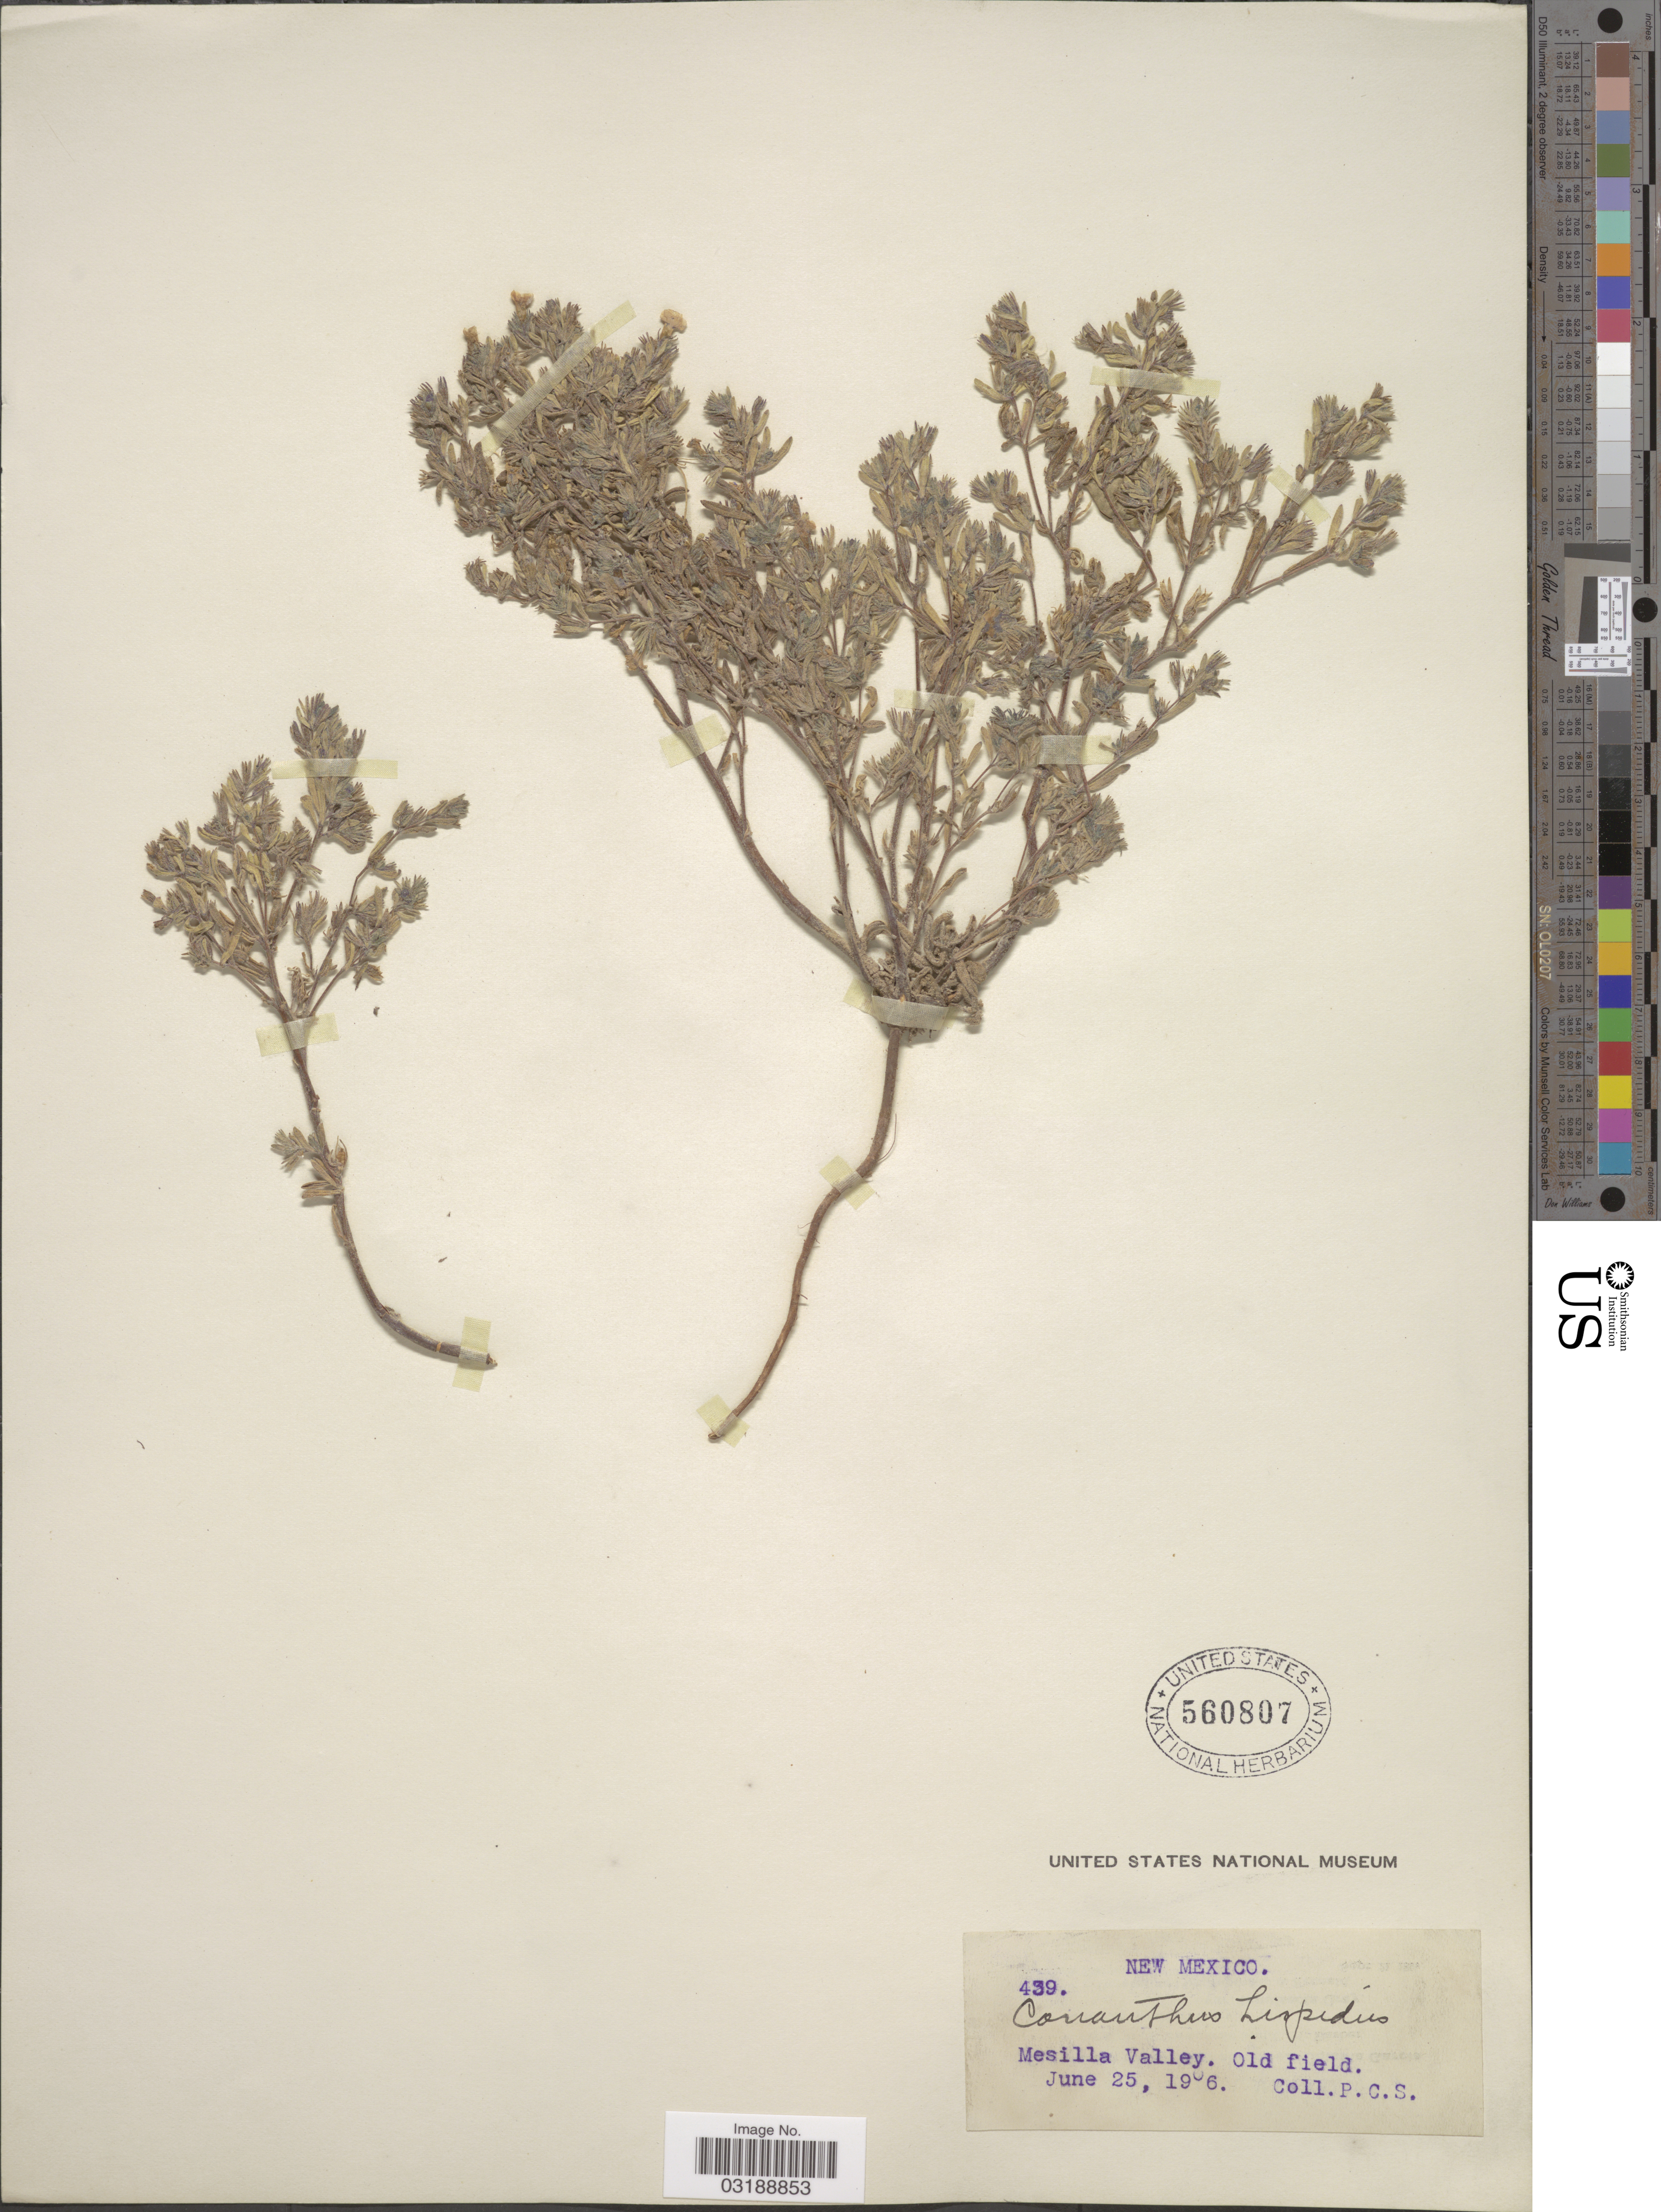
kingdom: Plantae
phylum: Tracheophyta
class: Magnoliopsida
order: Boraginales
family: Namaceae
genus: Nama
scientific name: Nama hispida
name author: A. Gray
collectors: P. C. S.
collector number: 439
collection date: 1906-06-25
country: United States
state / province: New Mexico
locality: Mesilla Valley.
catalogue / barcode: US 560807